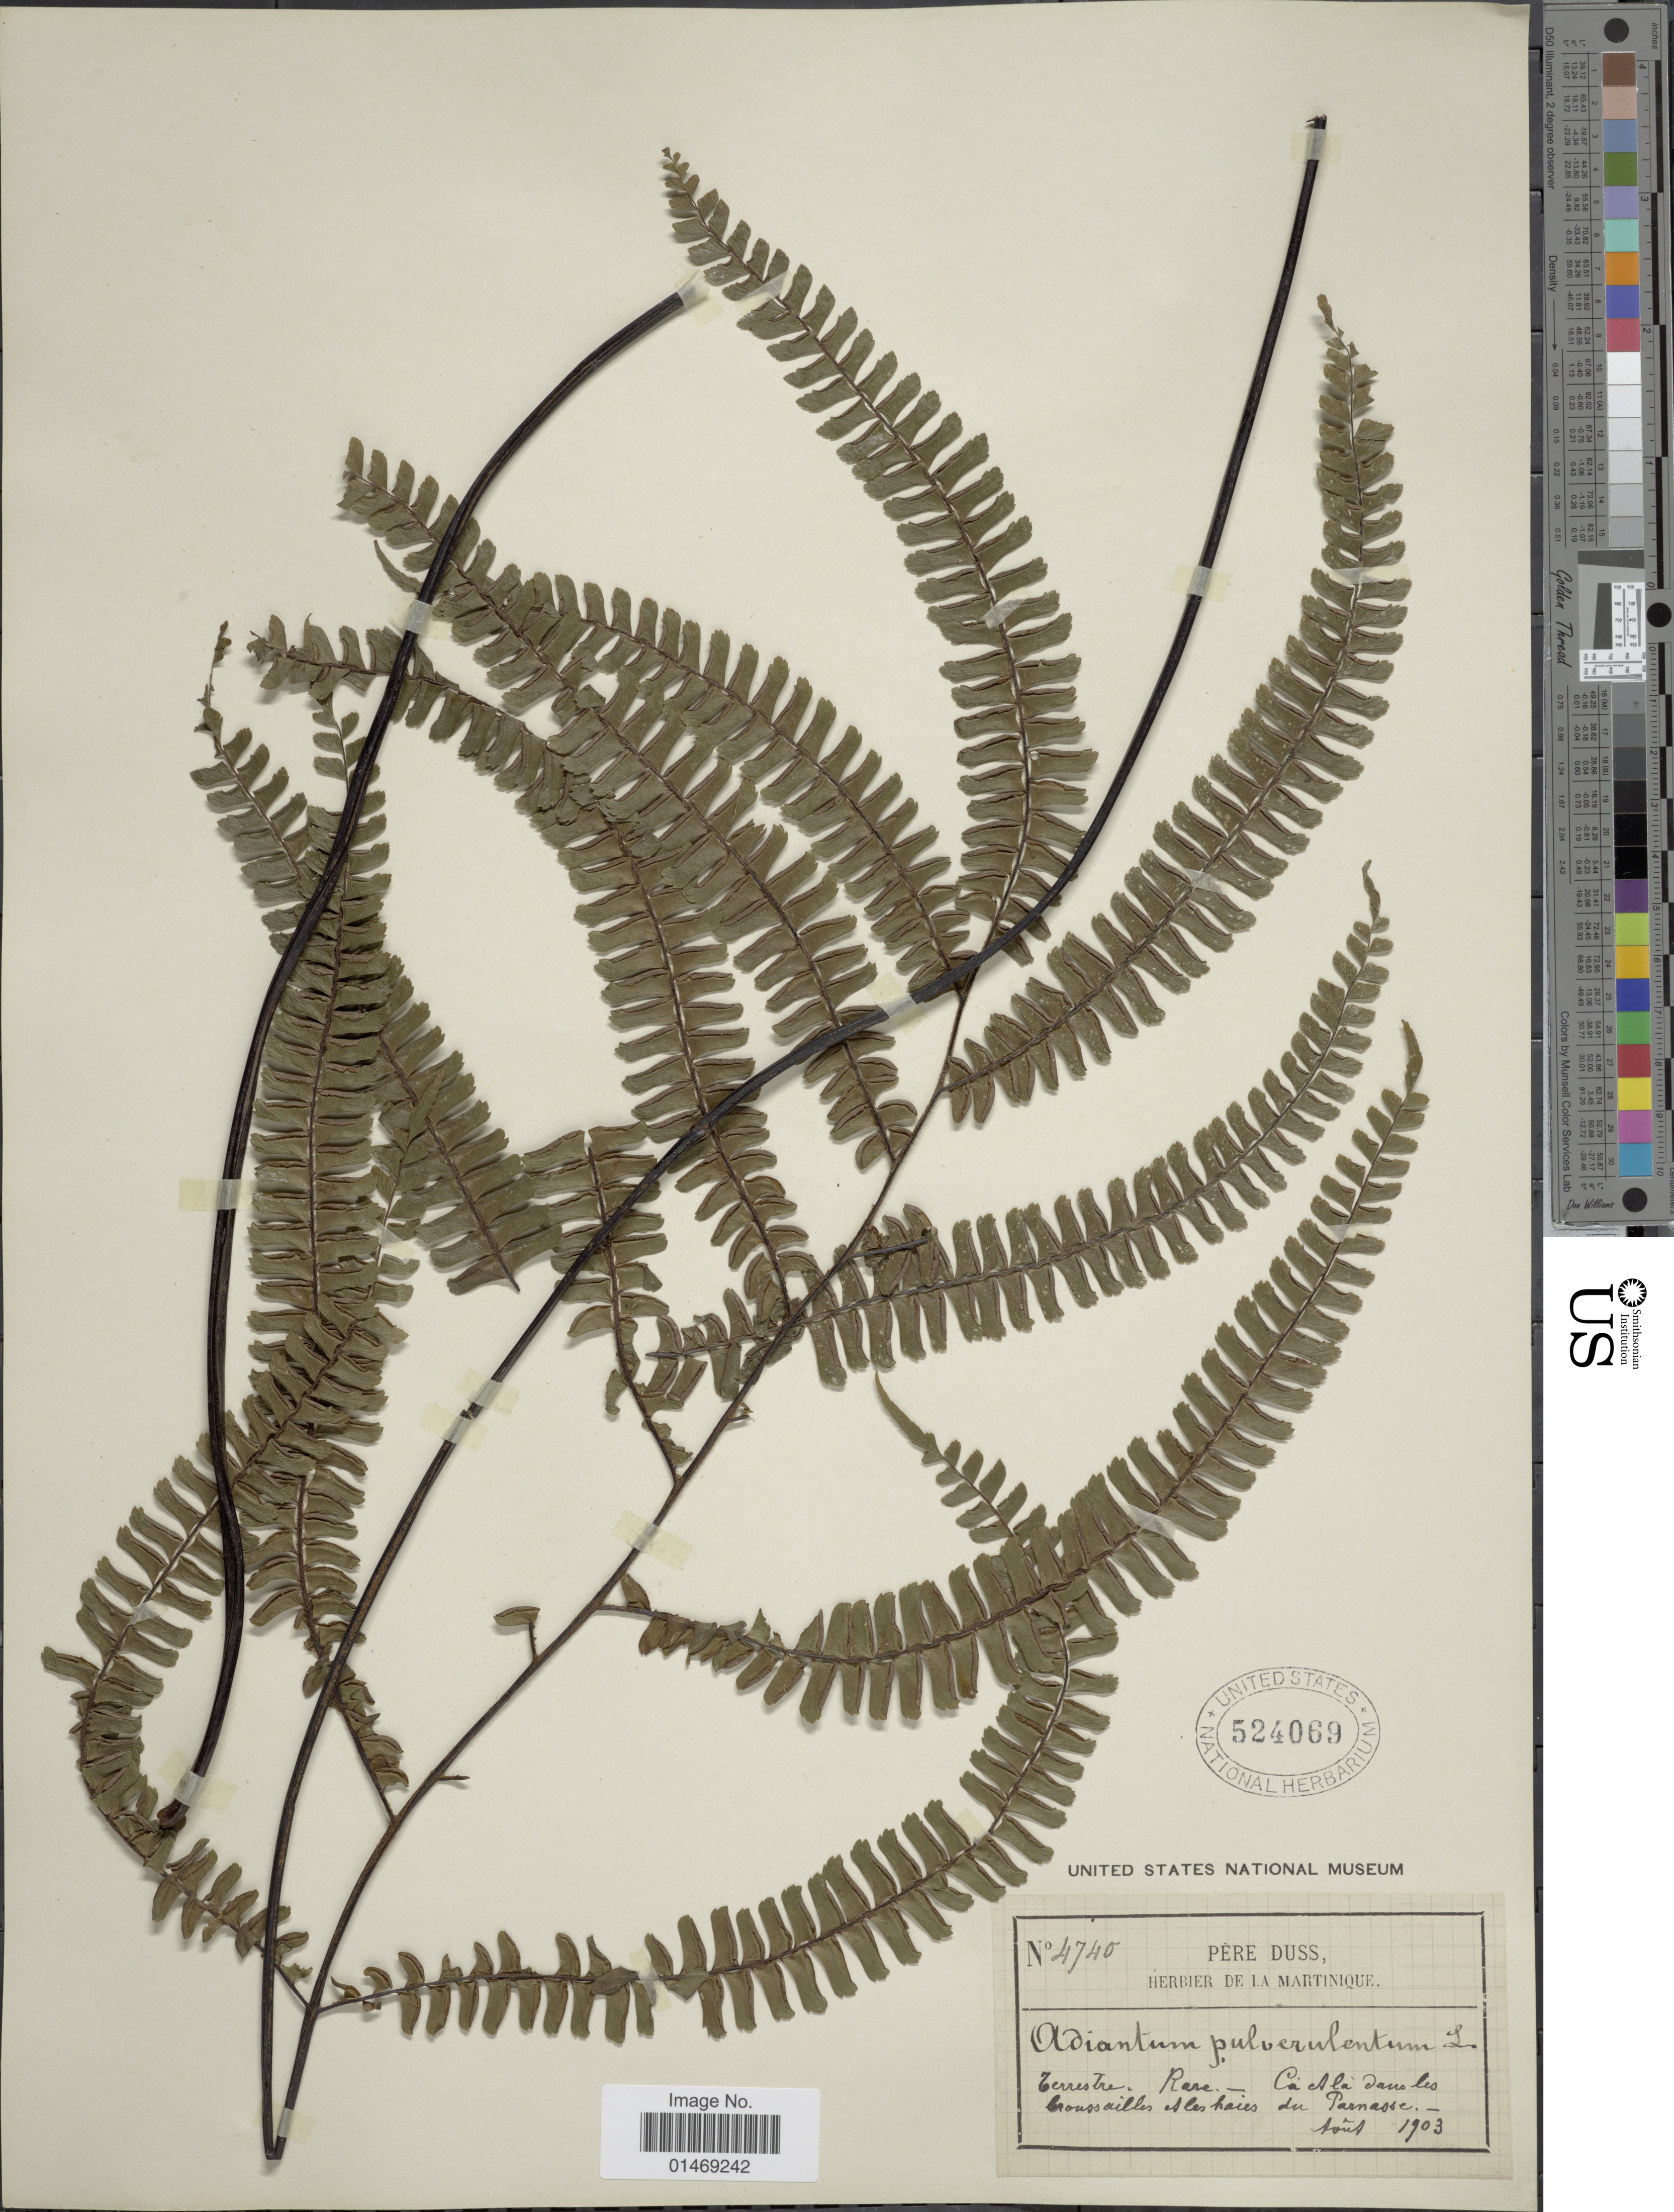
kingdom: Plantae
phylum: Tracheophyta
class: Polypodiopsida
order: Polypodiales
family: Pteridaceae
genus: Adiantum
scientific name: Adiantum pulverulentum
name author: L.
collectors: Père Duss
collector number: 4740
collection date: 1903-08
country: Martinique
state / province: Saint Pierre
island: Martinique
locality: Terrestre Rare. Ca et la dans les broussailles et les haies du Parnasse.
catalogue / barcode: US 524069